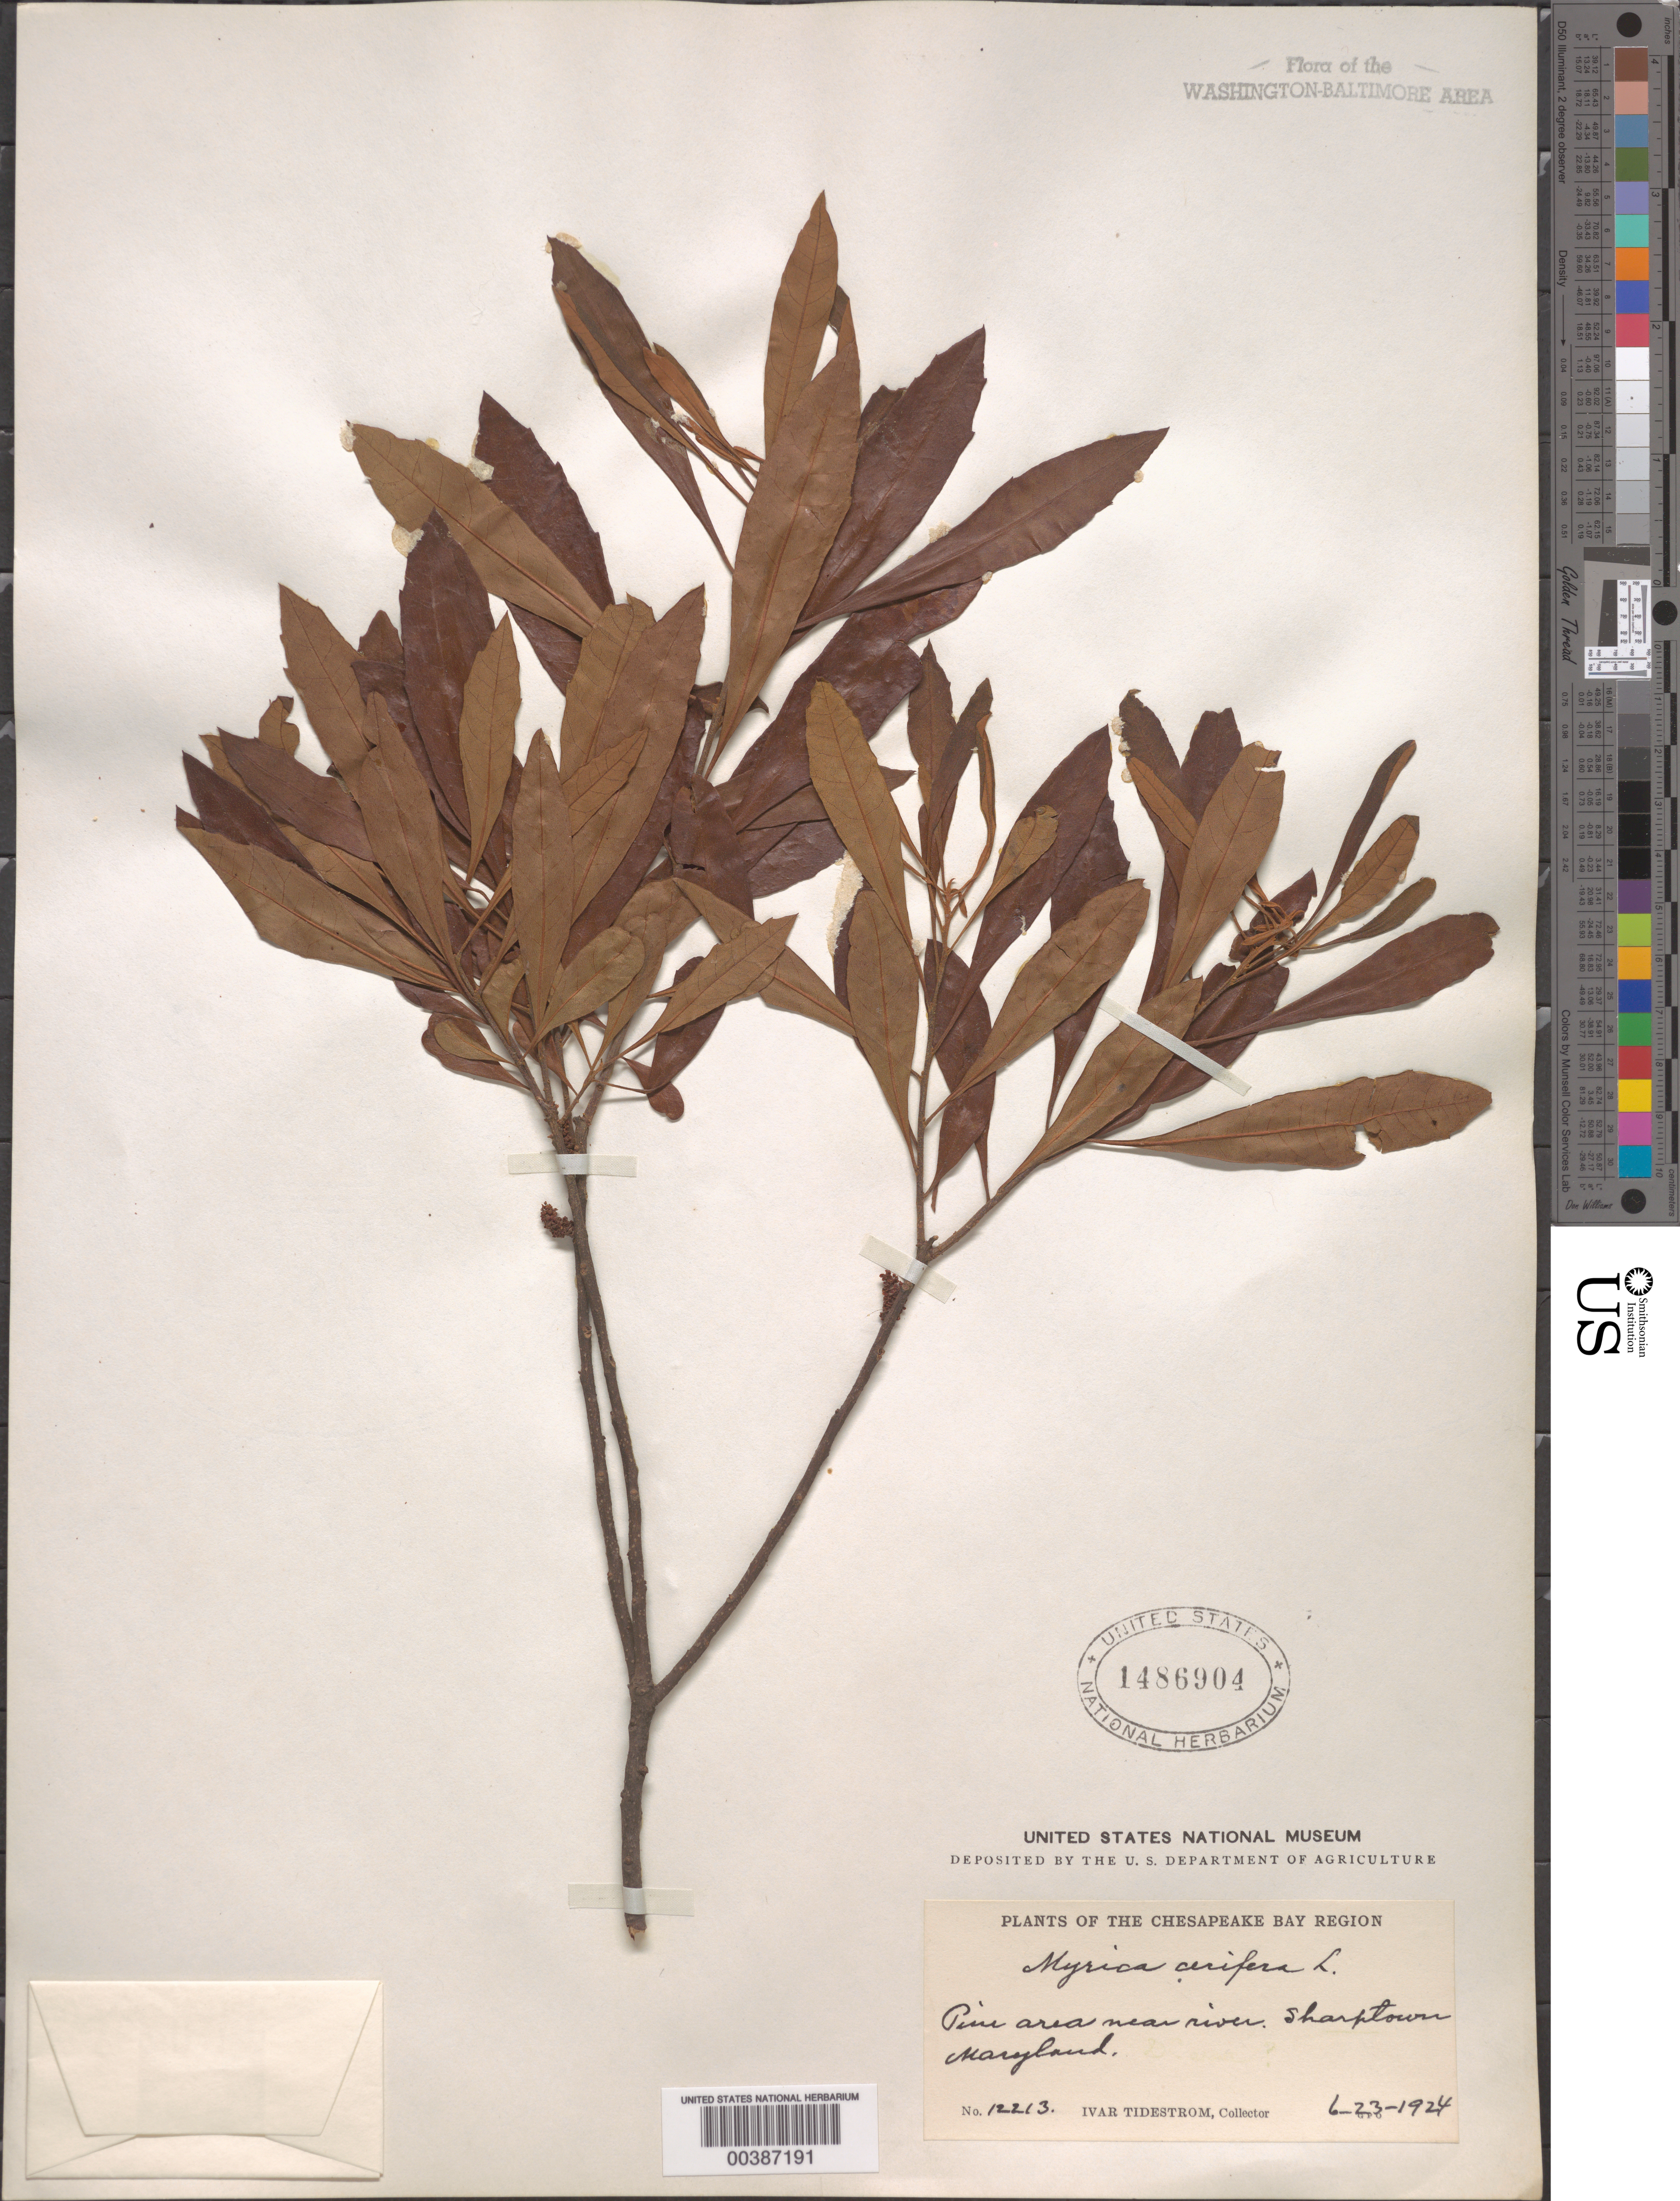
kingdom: Plantae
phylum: Tracheophyta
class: Magnoliopsida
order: Fagales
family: Myricaceae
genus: Morella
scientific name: Morella cerifera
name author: (L.) Small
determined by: Strong, Mark T., (BOT), Smithsonian Institution - National Museum of Natural History (UNITED STATES)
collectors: I. F. Tidestrom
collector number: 12213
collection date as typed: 23 Jun 1924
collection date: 1924-06-23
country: United States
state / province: Maryland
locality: Shartown, near River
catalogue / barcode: US 1486904